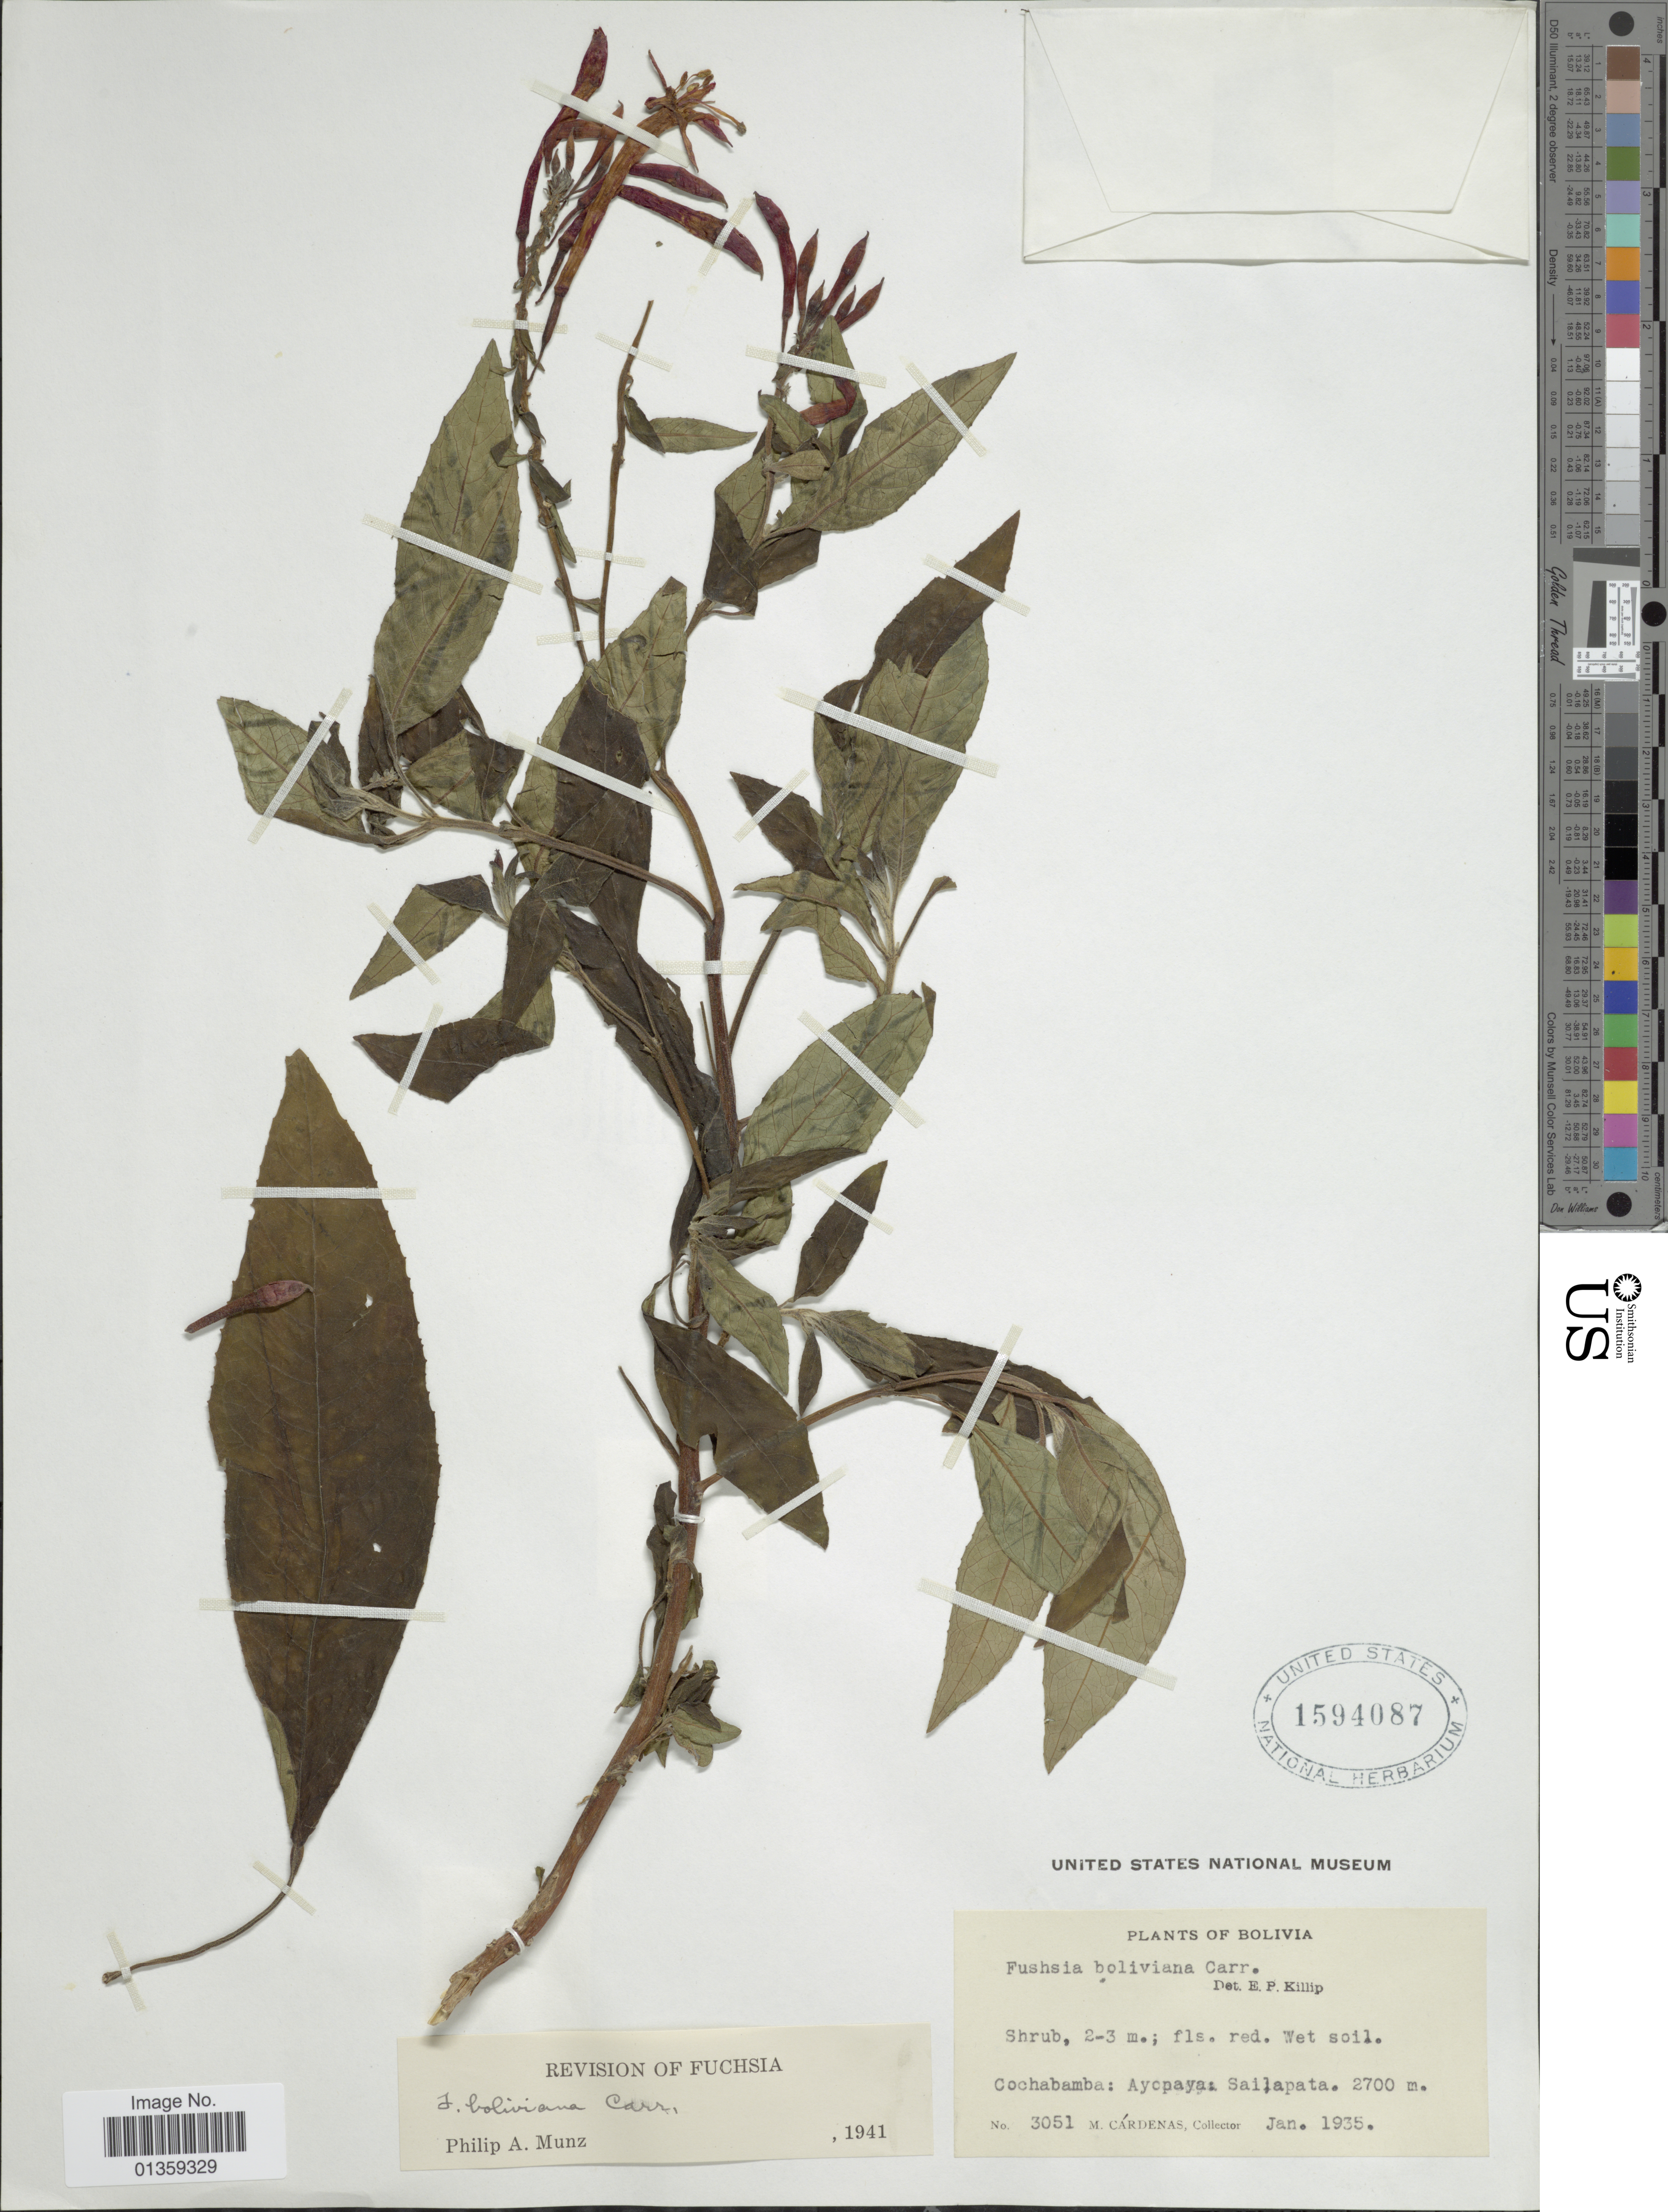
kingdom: Plantae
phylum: Tracheophyta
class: Magnoliopsida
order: Myrtales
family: Onagraceae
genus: Fuchsia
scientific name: Fuchsia boliviana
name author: Carrière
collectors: M. Cárdenas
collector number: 3051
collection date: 1935-01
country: Bolivia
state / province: Cochabamba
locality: Ayopaya: Sailapata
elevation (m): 2700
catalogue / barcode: US 1594087